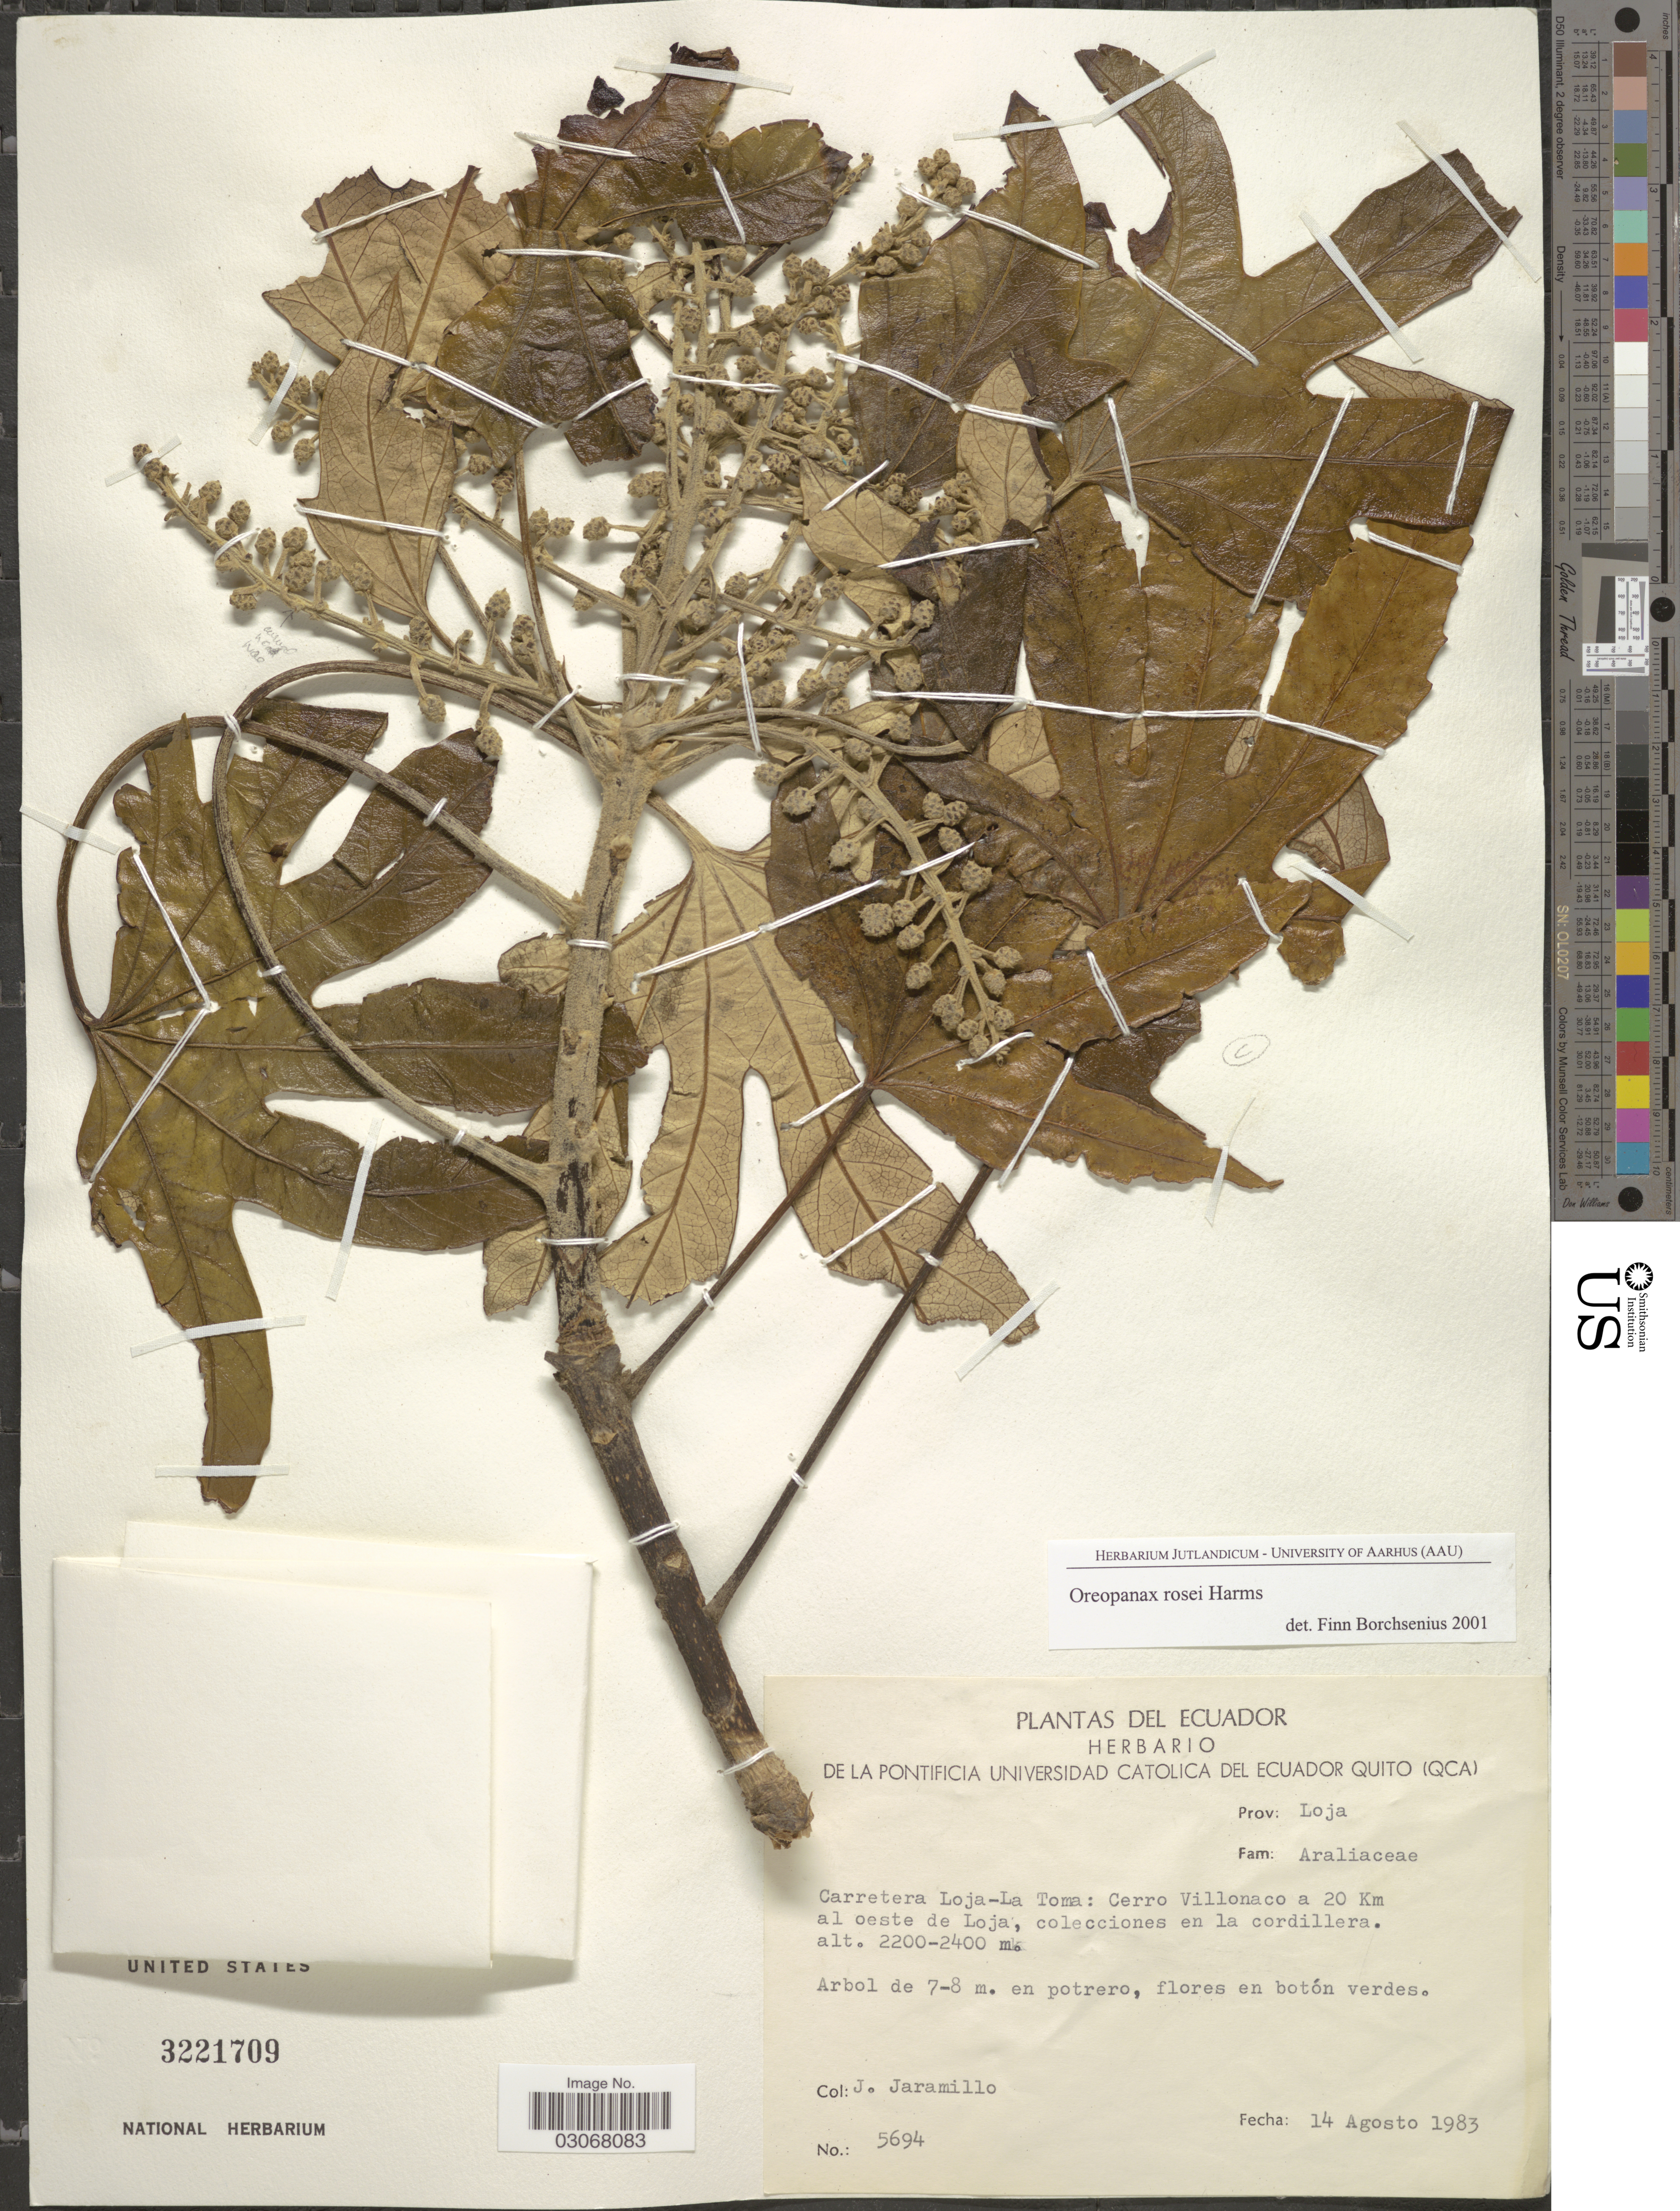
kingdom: Plantae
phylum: Tracheophyta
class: Magnoliopsida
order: Apiales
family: Araliaceae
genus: Oreopanax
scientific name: Oreopanax rosei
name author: Harms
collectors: J. Jaramillo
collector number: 5694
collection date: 1983-08-14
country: Ecuador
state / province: Loja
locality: Prov: Loja. Carretera Loja-La Toma: Cerro Villonaco a 20 Km al oeste de Loja.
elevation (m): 2200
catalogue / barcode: US 3221709